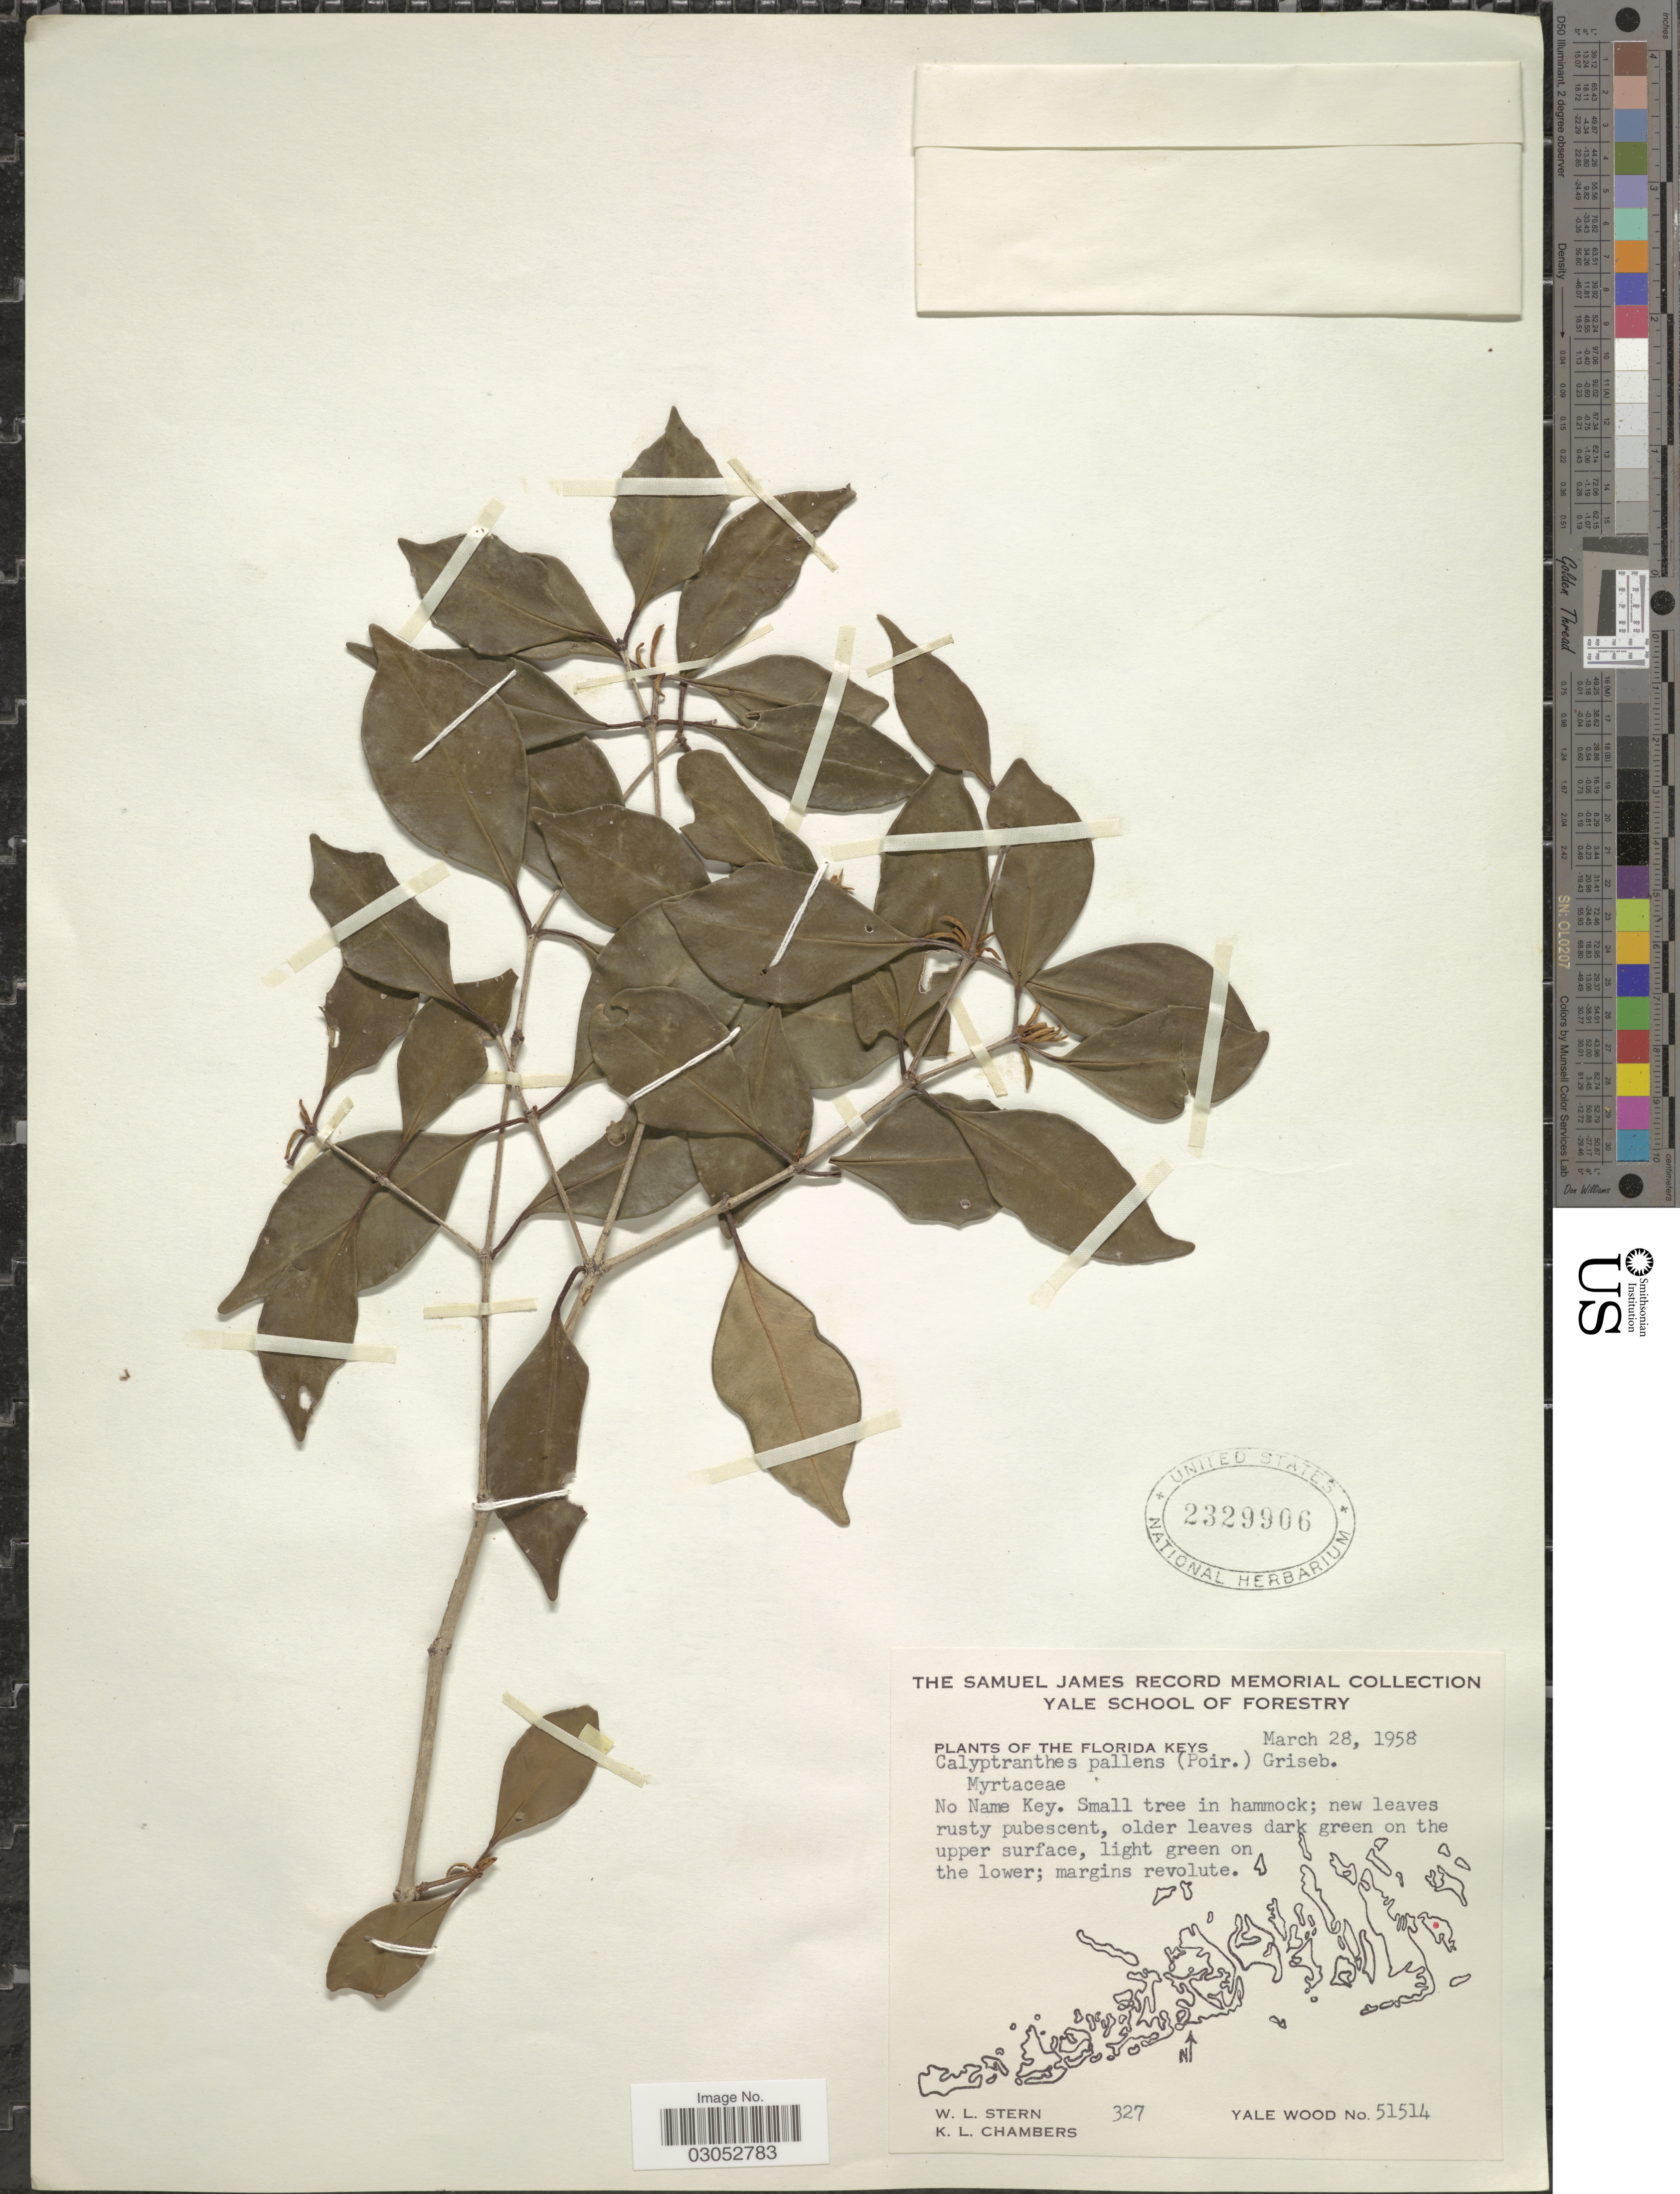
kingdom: Plantae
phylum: Tracheophyta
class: Magnoliopsida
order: Myrtales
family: Myrtaceae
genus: Myrcia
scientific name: Myrcia neopallens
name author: A.R. Lourenço & E. Lucas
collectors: W. L. Stern & K. Chambers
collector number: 327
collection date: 1958-03-28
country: United States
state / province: Florida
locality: The Florida Keys. No Name Key.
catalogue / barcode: US 2329906